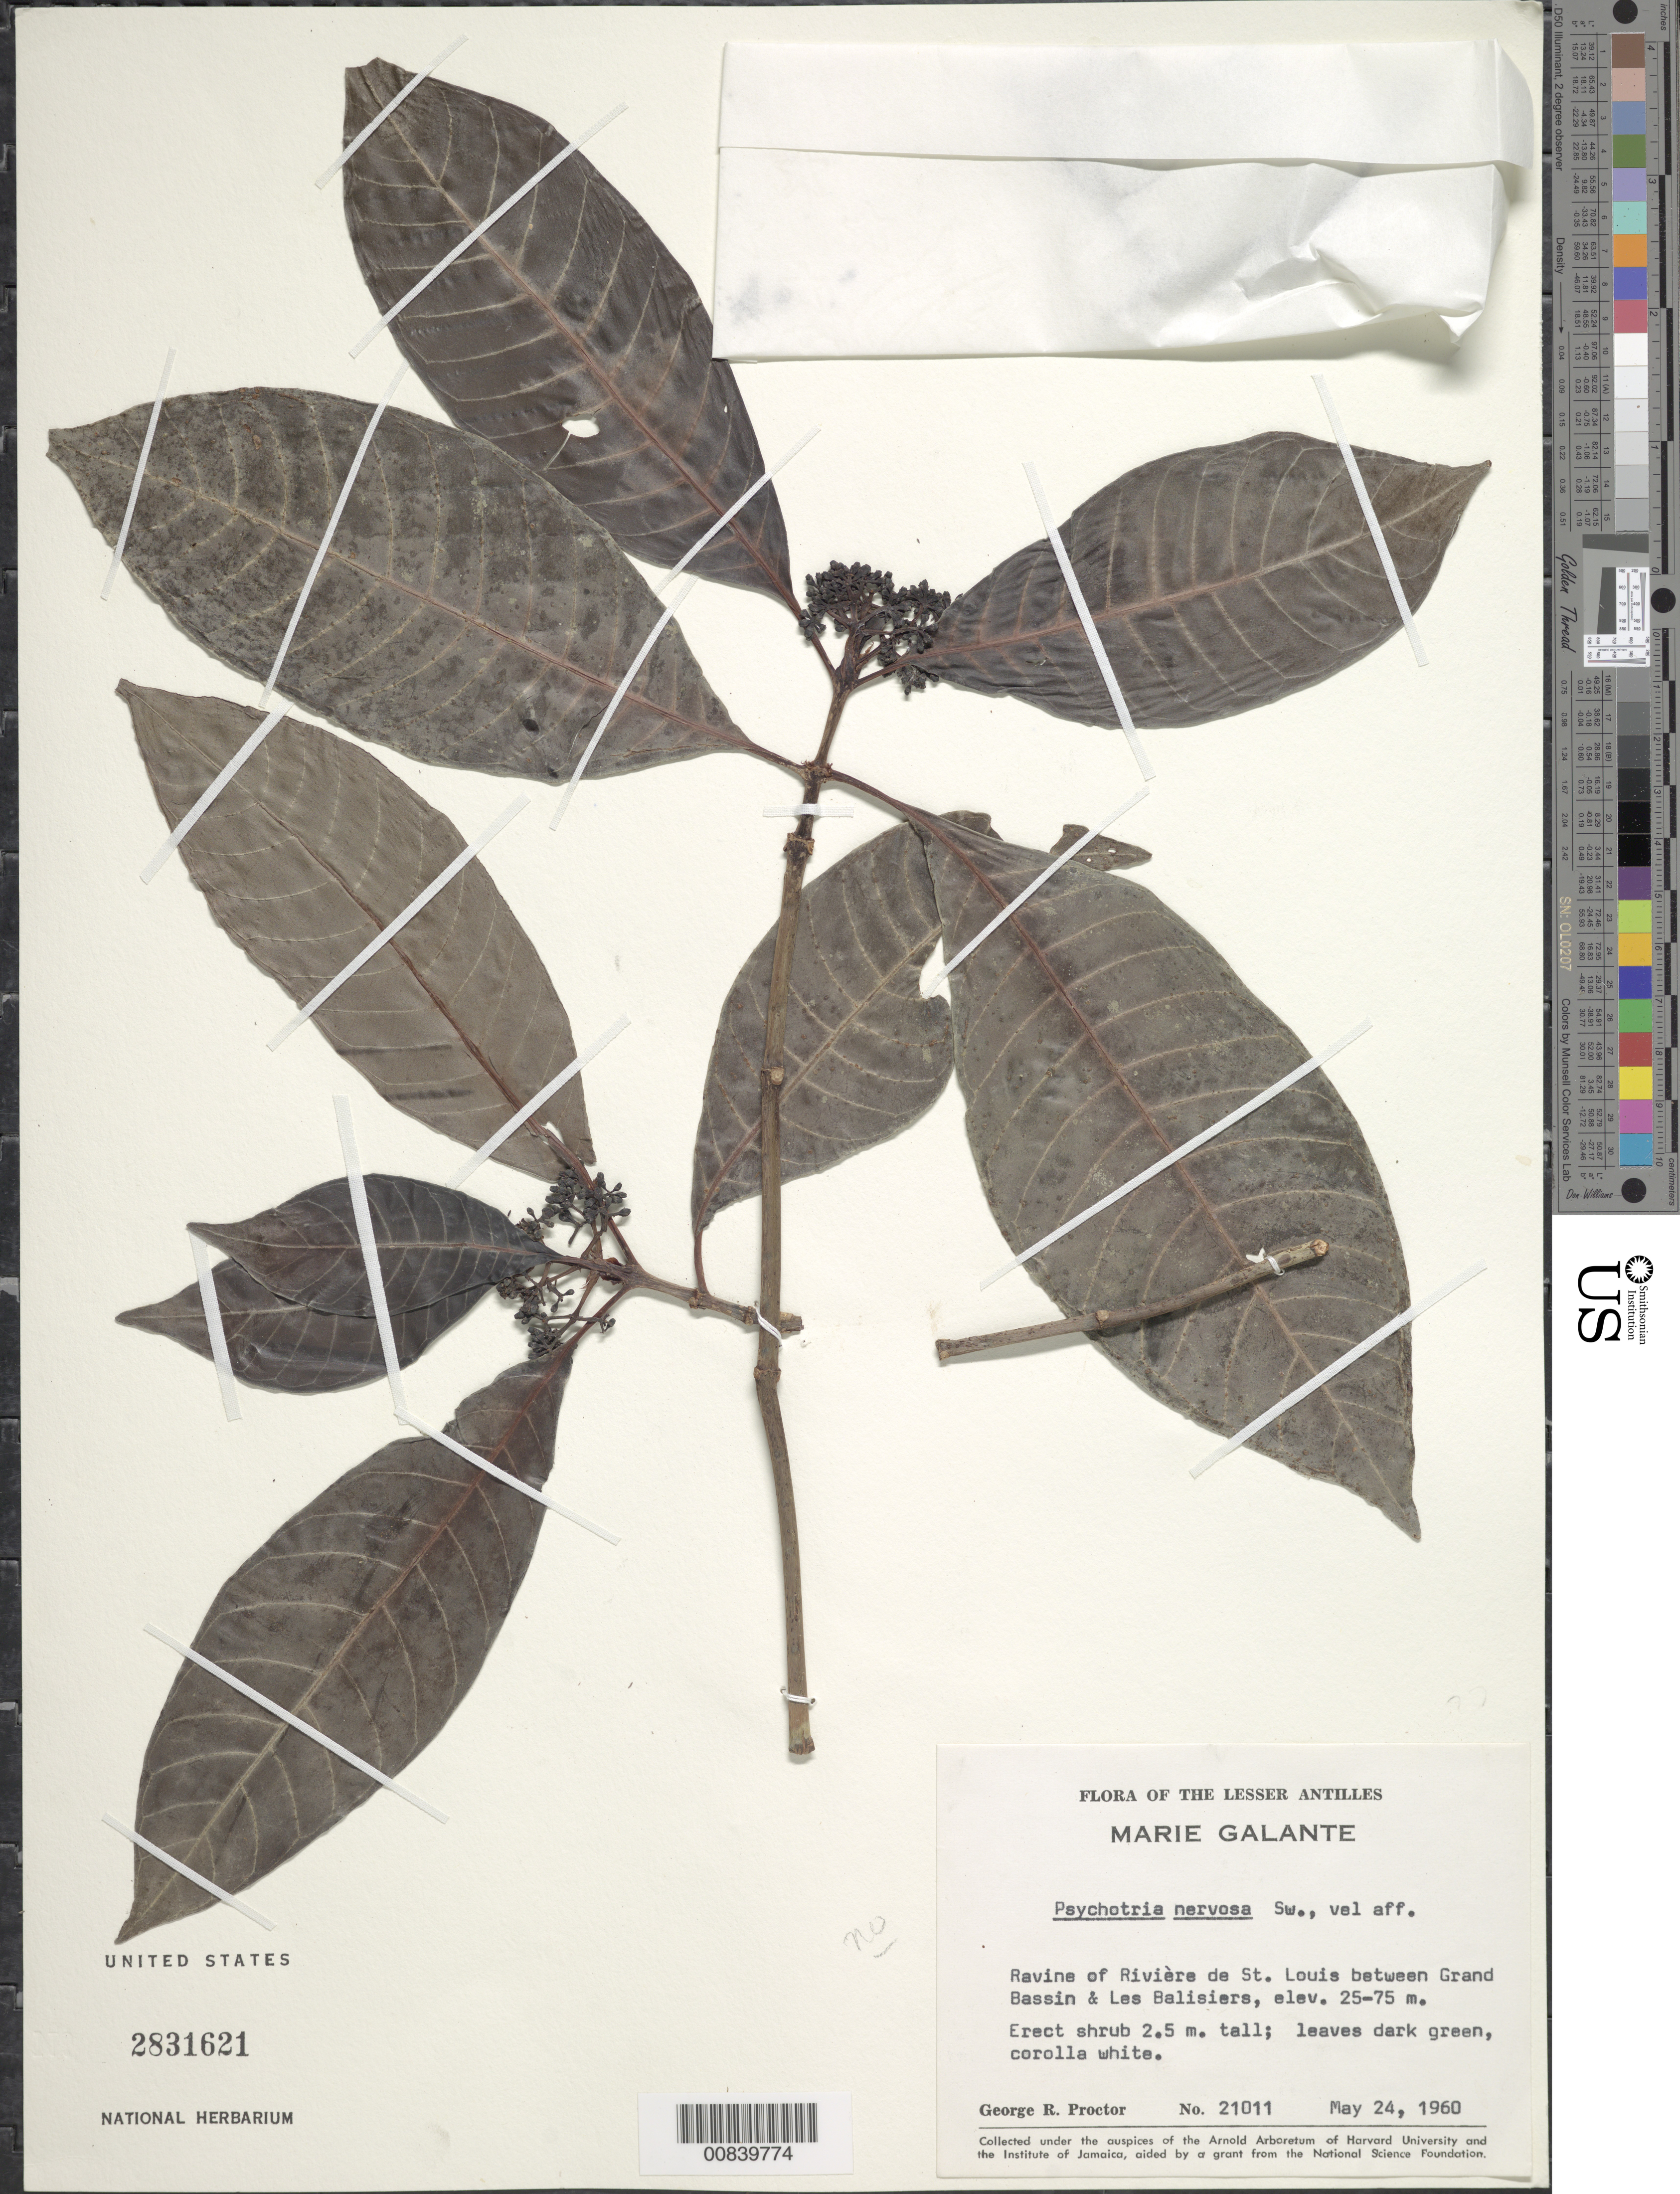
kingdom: Plantae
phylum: Tracheophyta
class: Magnoliopsida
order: Gentianales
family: Rubiaceae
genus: Psychotria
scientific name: Psychotria nervosa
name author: Sw.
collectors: G. R. Proctor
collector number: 21011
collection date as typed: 24 May 1960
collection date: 1960-05-24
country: Guadeloupe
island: Marie Galante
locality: Ravine of Rivière de St. Louis between Grand Bassin and Les Balisiers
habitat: Ravine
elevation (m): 25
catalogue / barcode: US 2831621